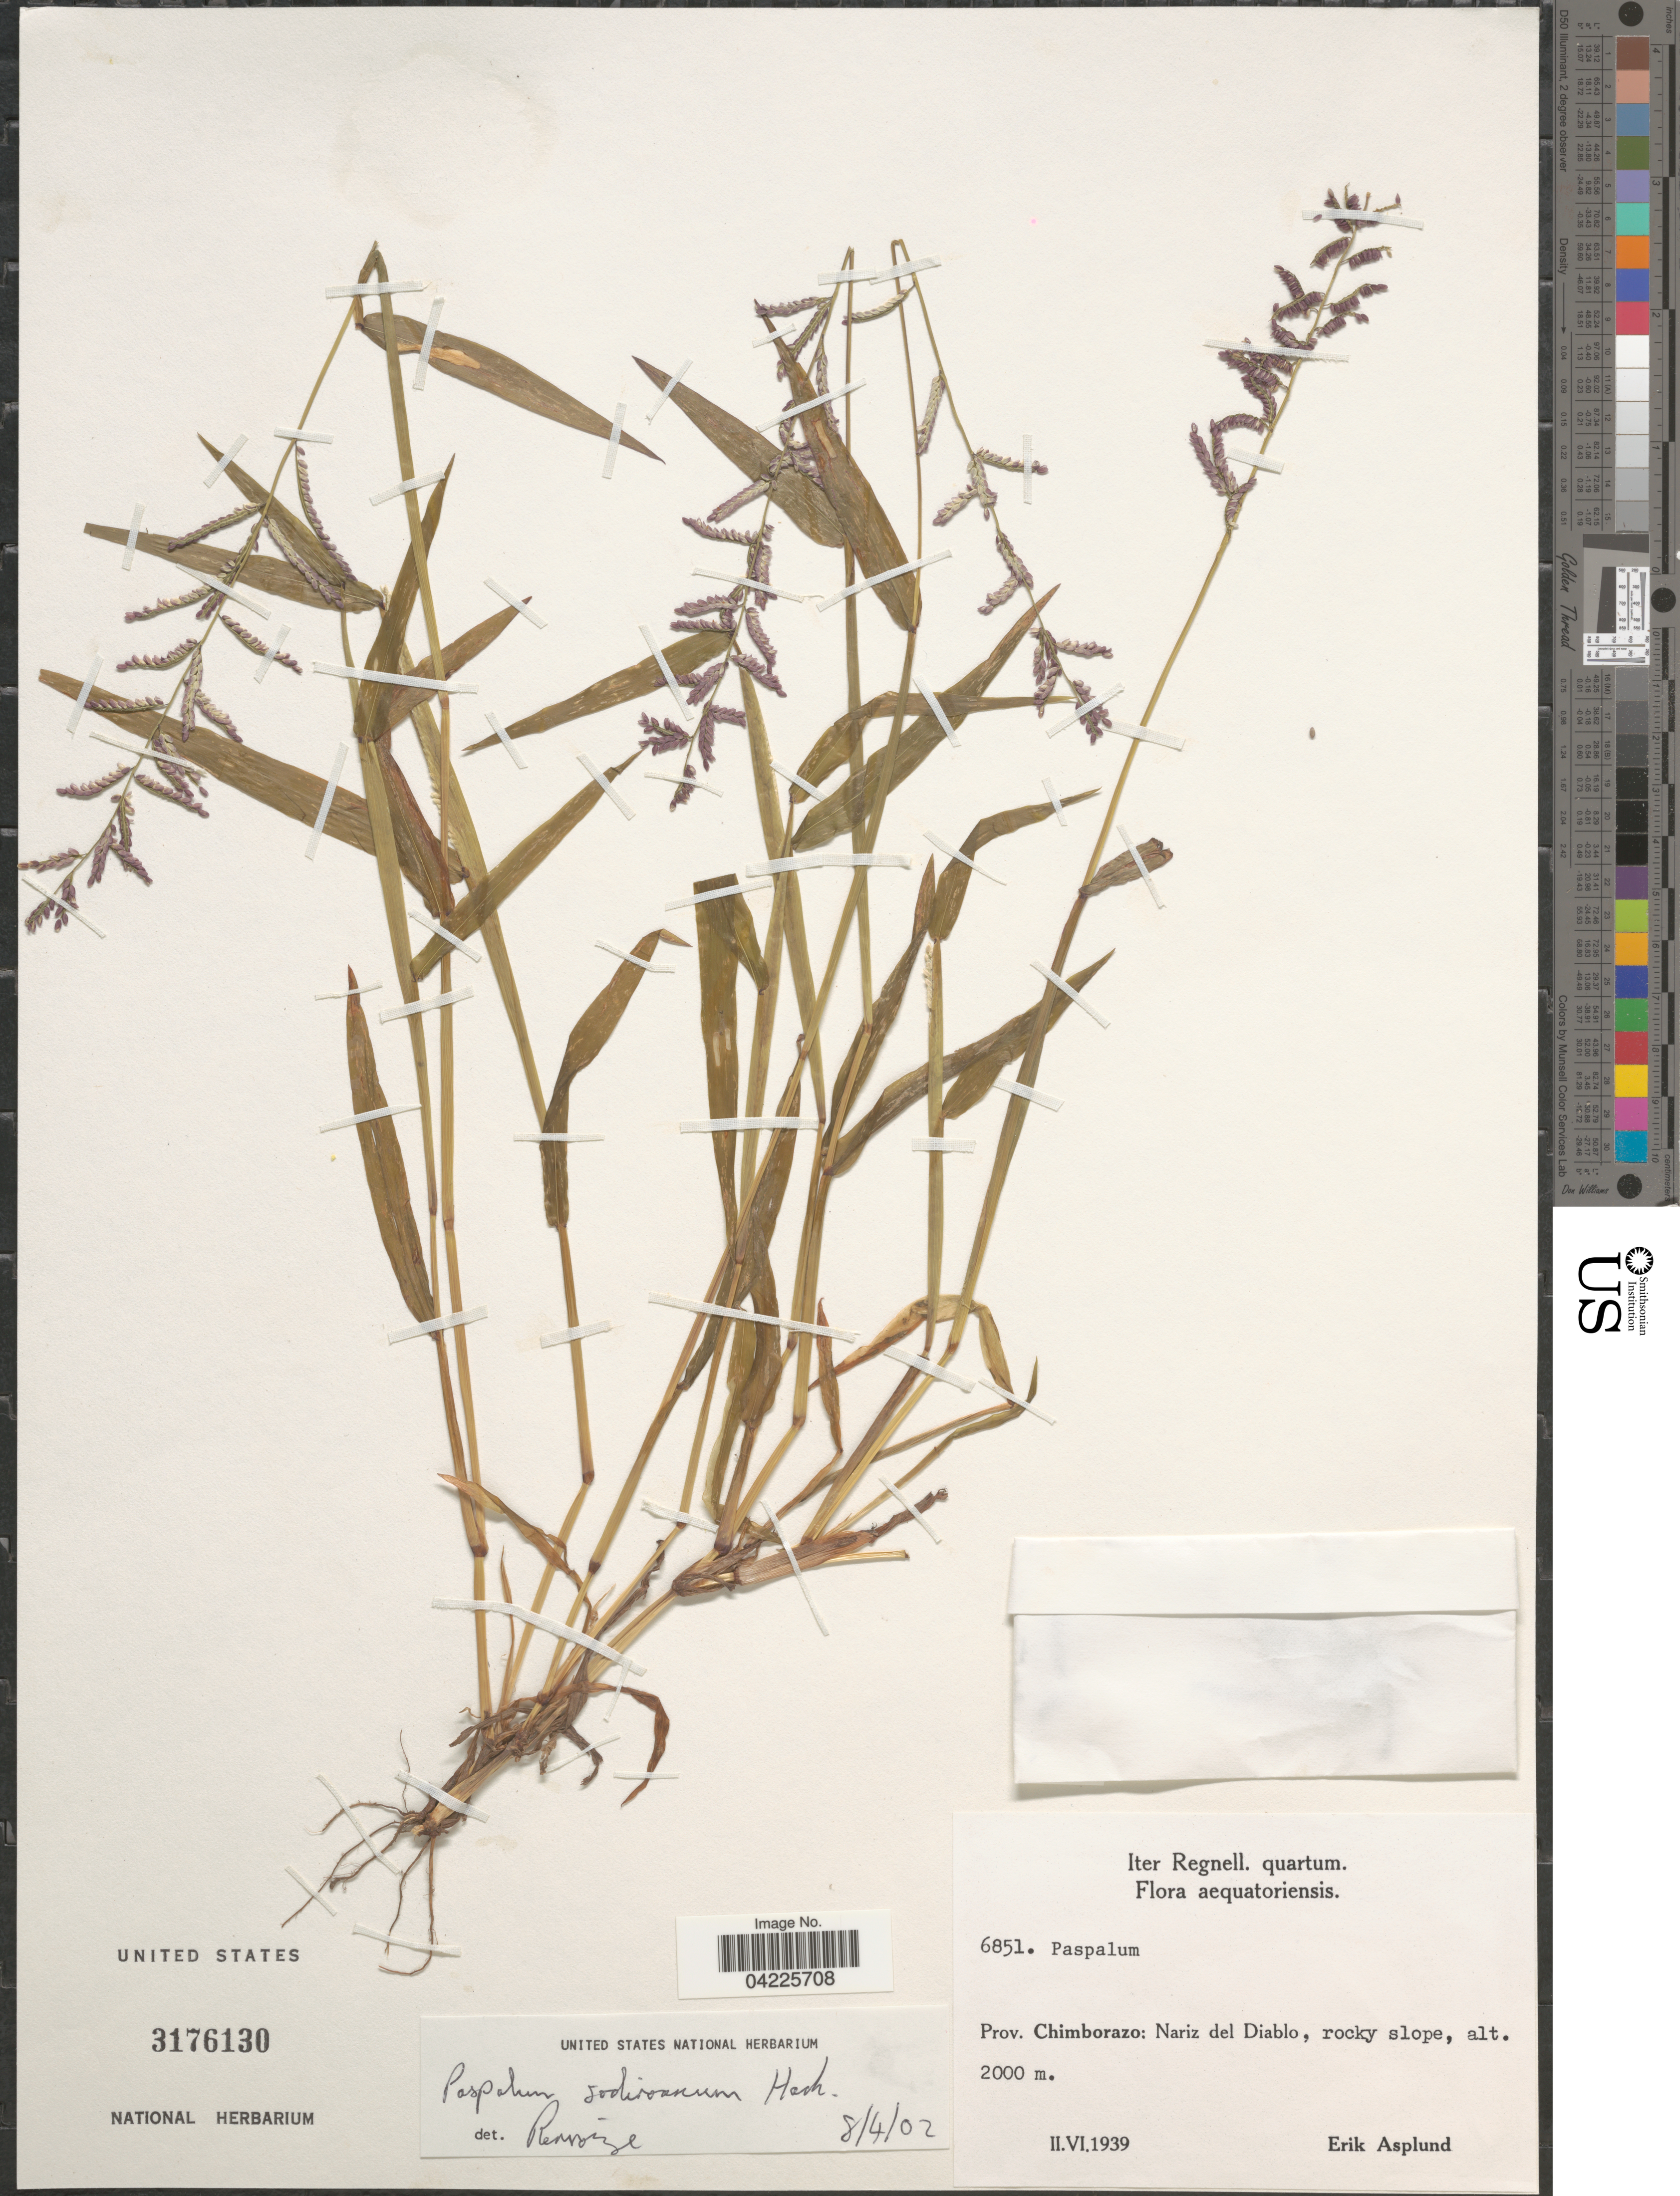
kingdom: Plantae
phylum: Tracheophyta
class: Liliopsida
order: Poales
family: Poaceae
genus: Paspalum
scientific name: Paspalum sodiroanum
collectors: E. Asplund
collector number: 6851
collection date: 1939-02/1939-06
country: Ecuador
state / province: Chimborazo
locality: Iter Regnell. quartum. Aequatoriensis. Prov. Chimborazo: Nariz del Diablo, rocky slope.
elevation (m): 2000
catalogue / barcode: US 3176130